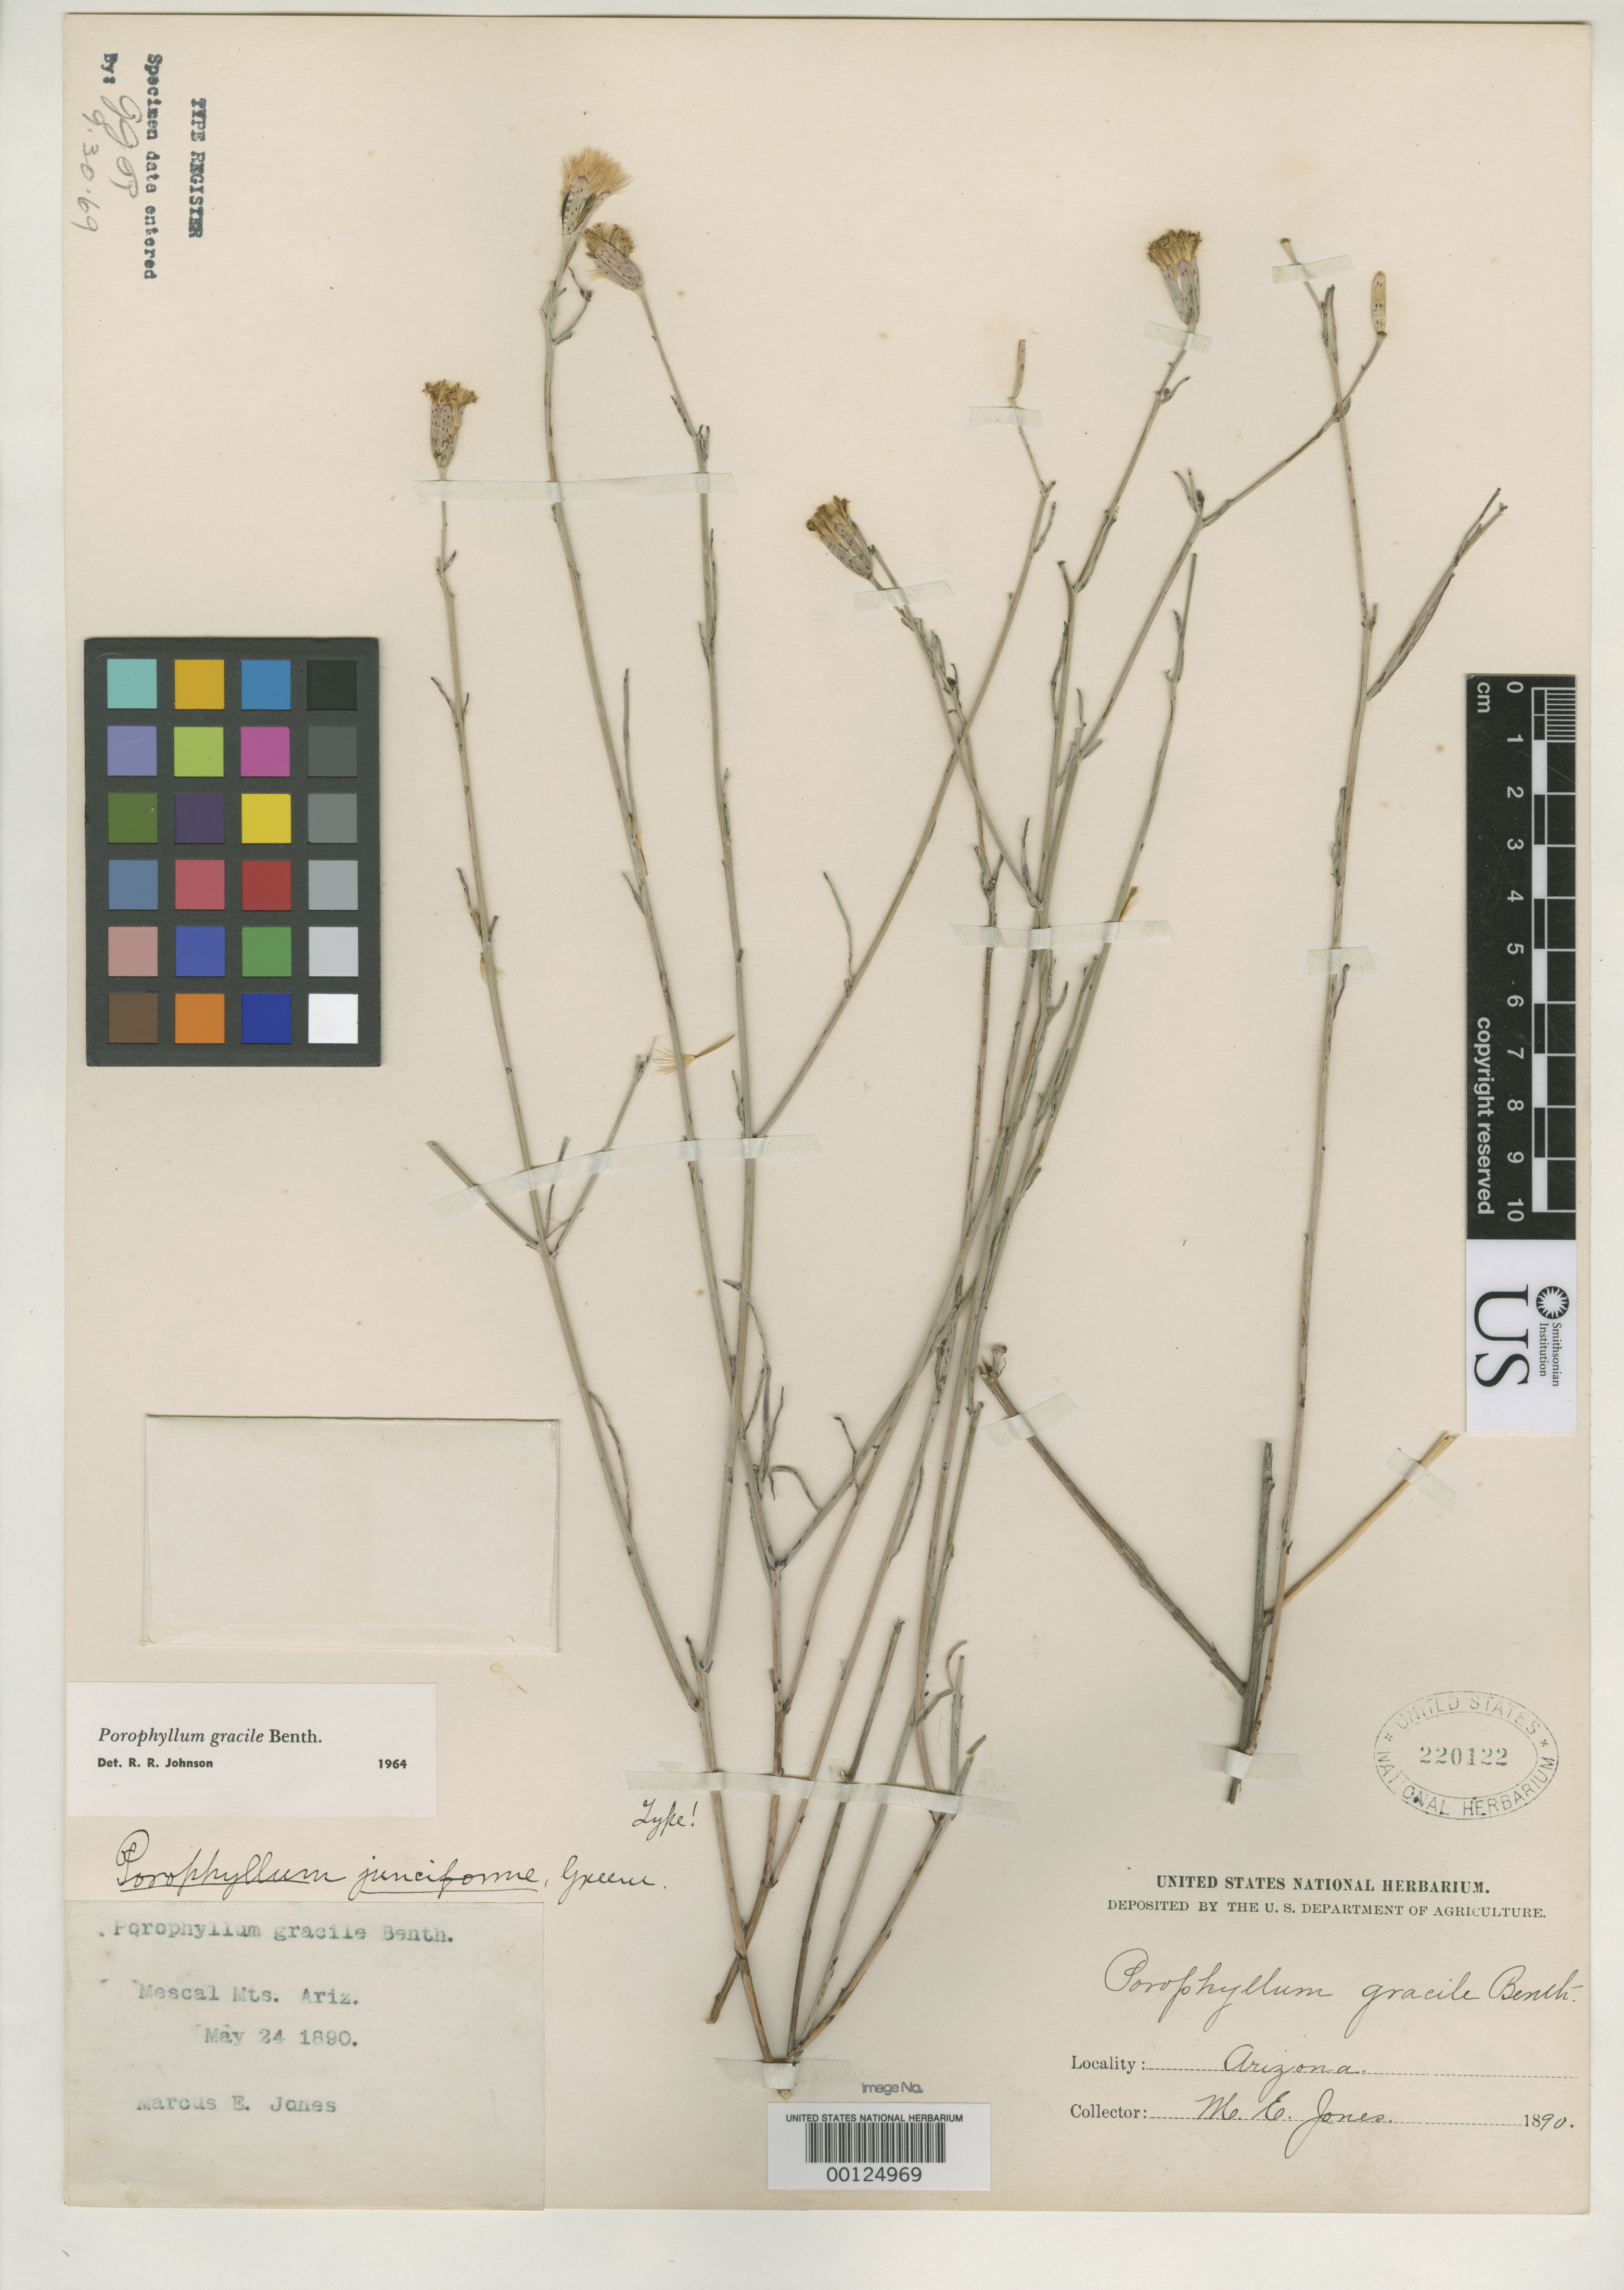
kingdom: Plantae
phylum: Tracheophyta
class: Magnoliopsida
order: Asterales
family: Asteraceae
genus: Porophyllum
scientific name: Porophyllum junciforme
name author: Greene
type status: Isotype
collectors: M. E. Jones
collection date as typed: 24 May 1890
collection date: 1890-05-24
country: United States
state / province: Arizona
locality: Mescal Mts.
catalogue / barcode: US 220122